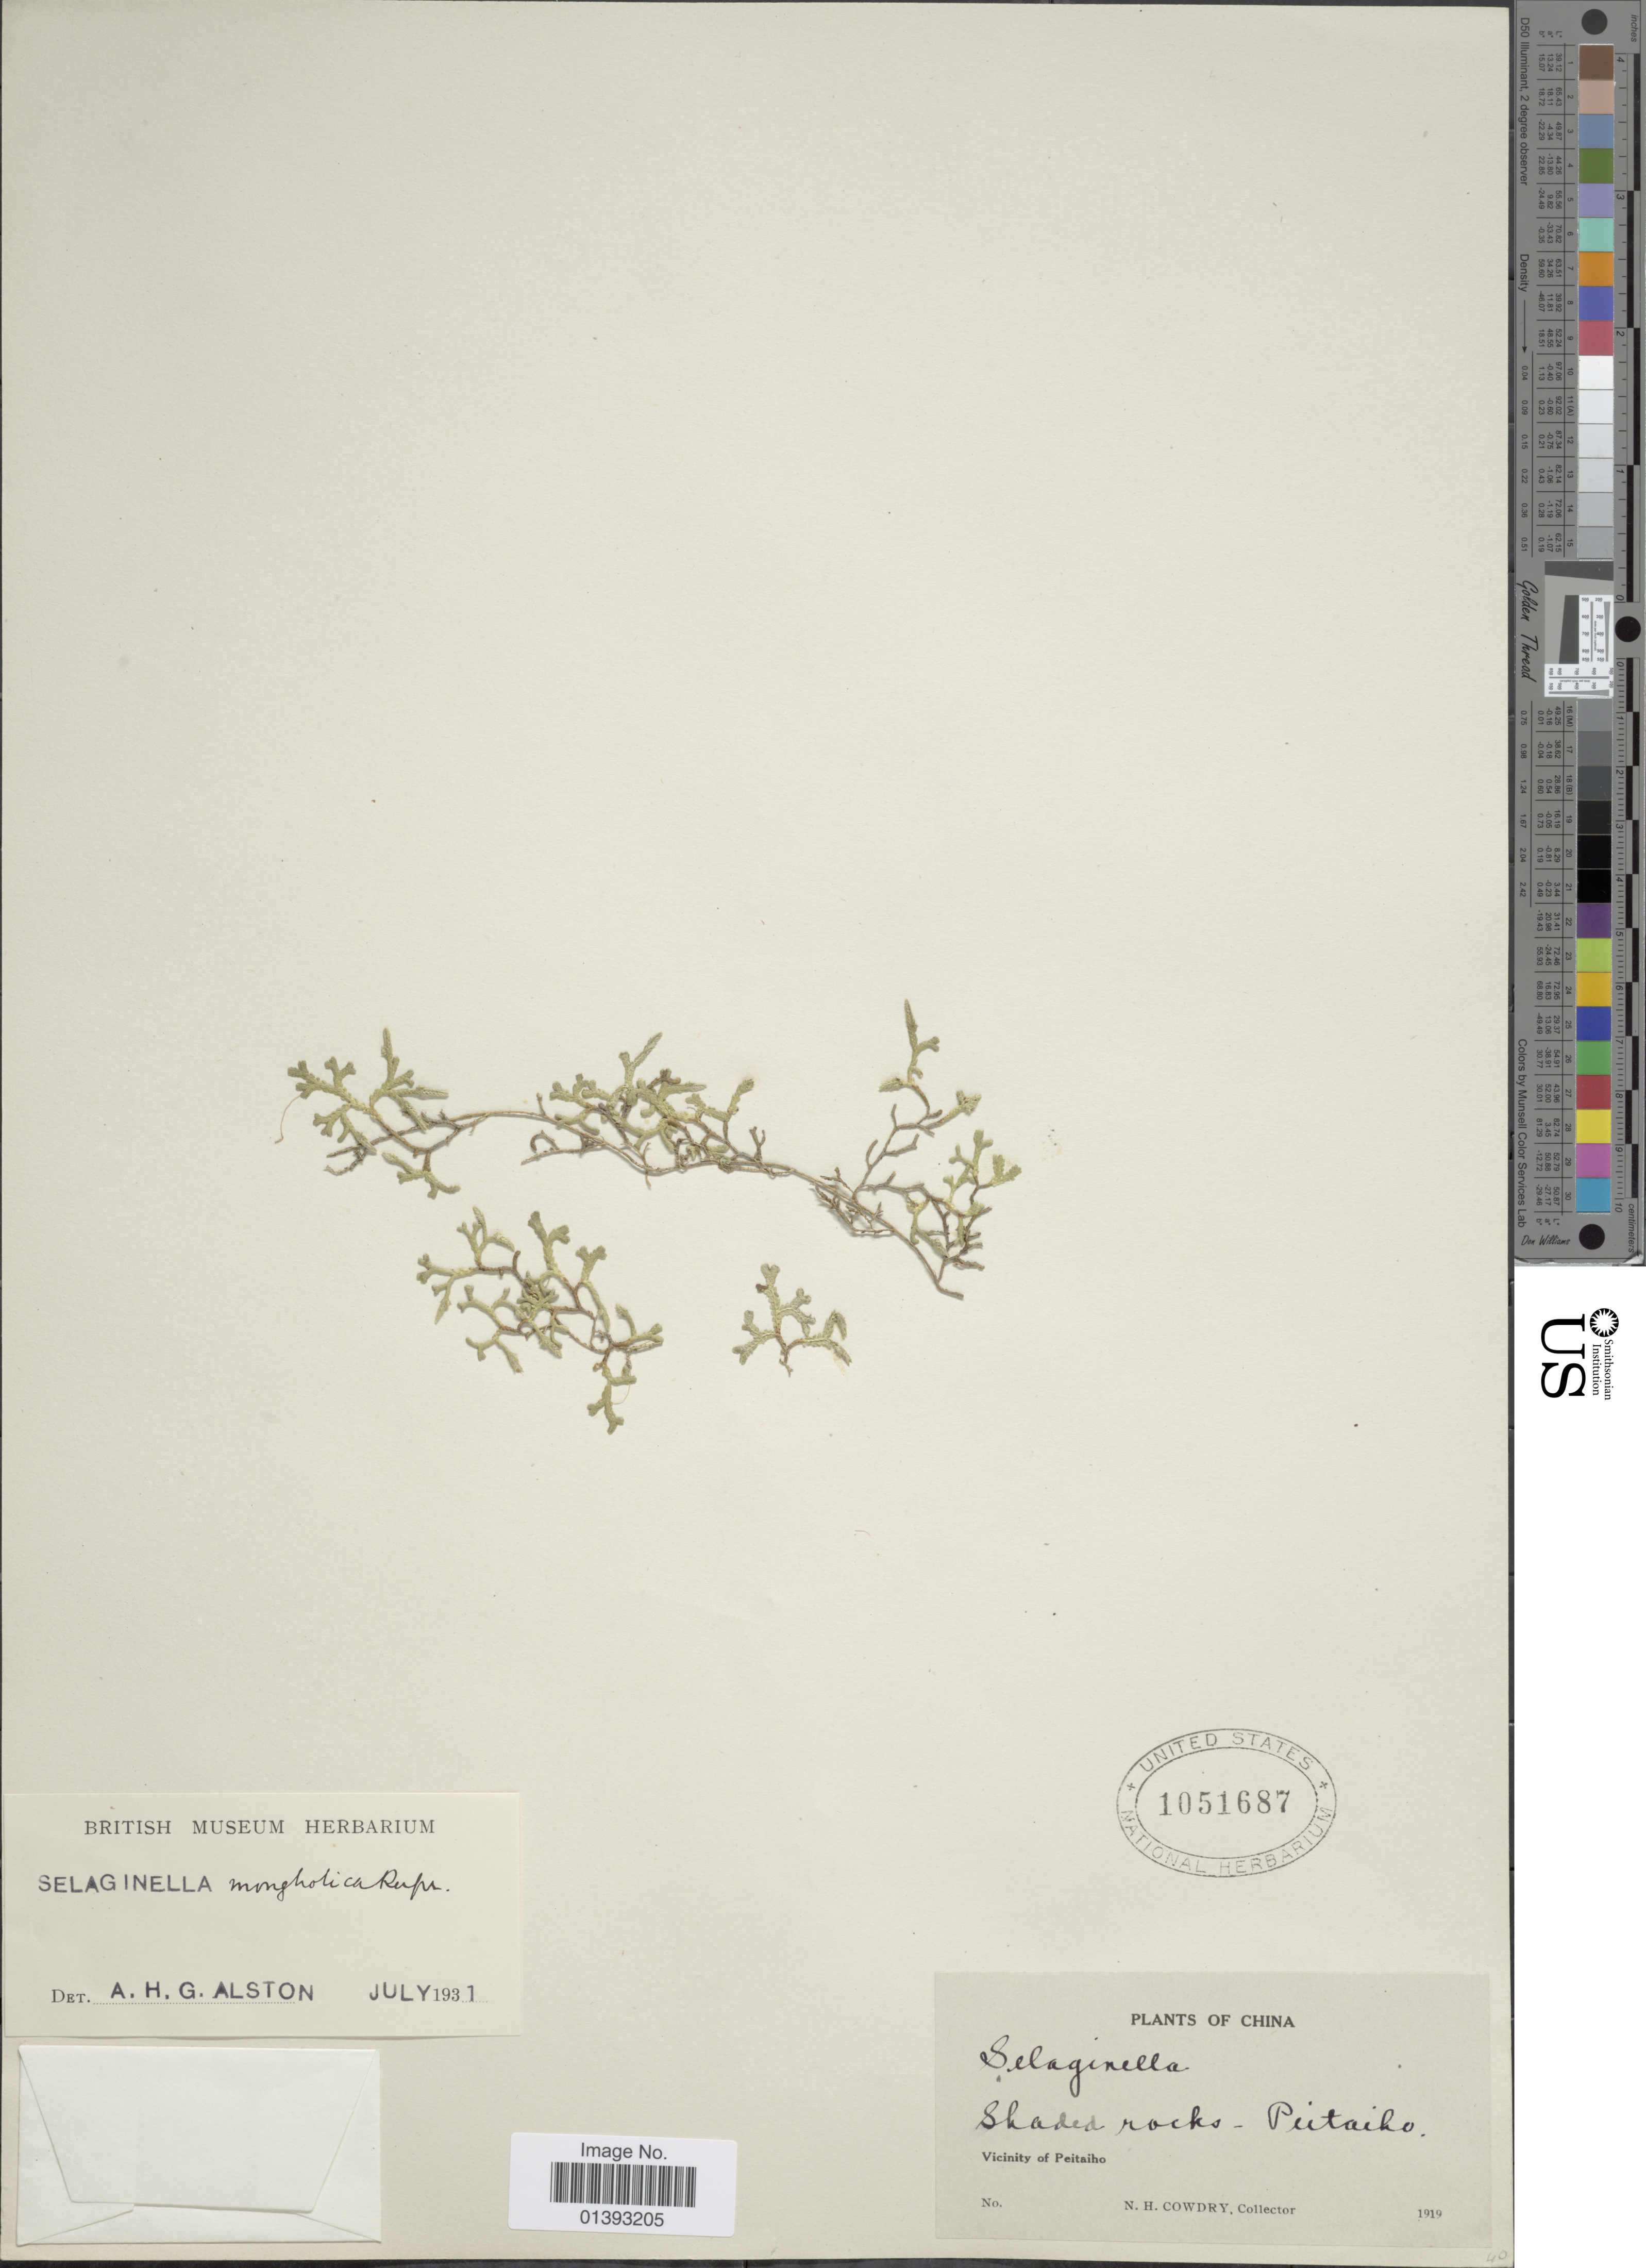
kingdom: Plantae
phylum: Tracheophyta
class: Lycopodiopsida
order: Selaginellales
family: Selaginellaceae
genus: Selaginella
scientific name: Selaginella sinensis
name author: (Desv.) Spring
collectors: N. H. Cowdry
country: China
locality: Shaded rocks-Putacho, Vicinity of Peitaiho [interpreted]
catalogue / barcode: US 1051687